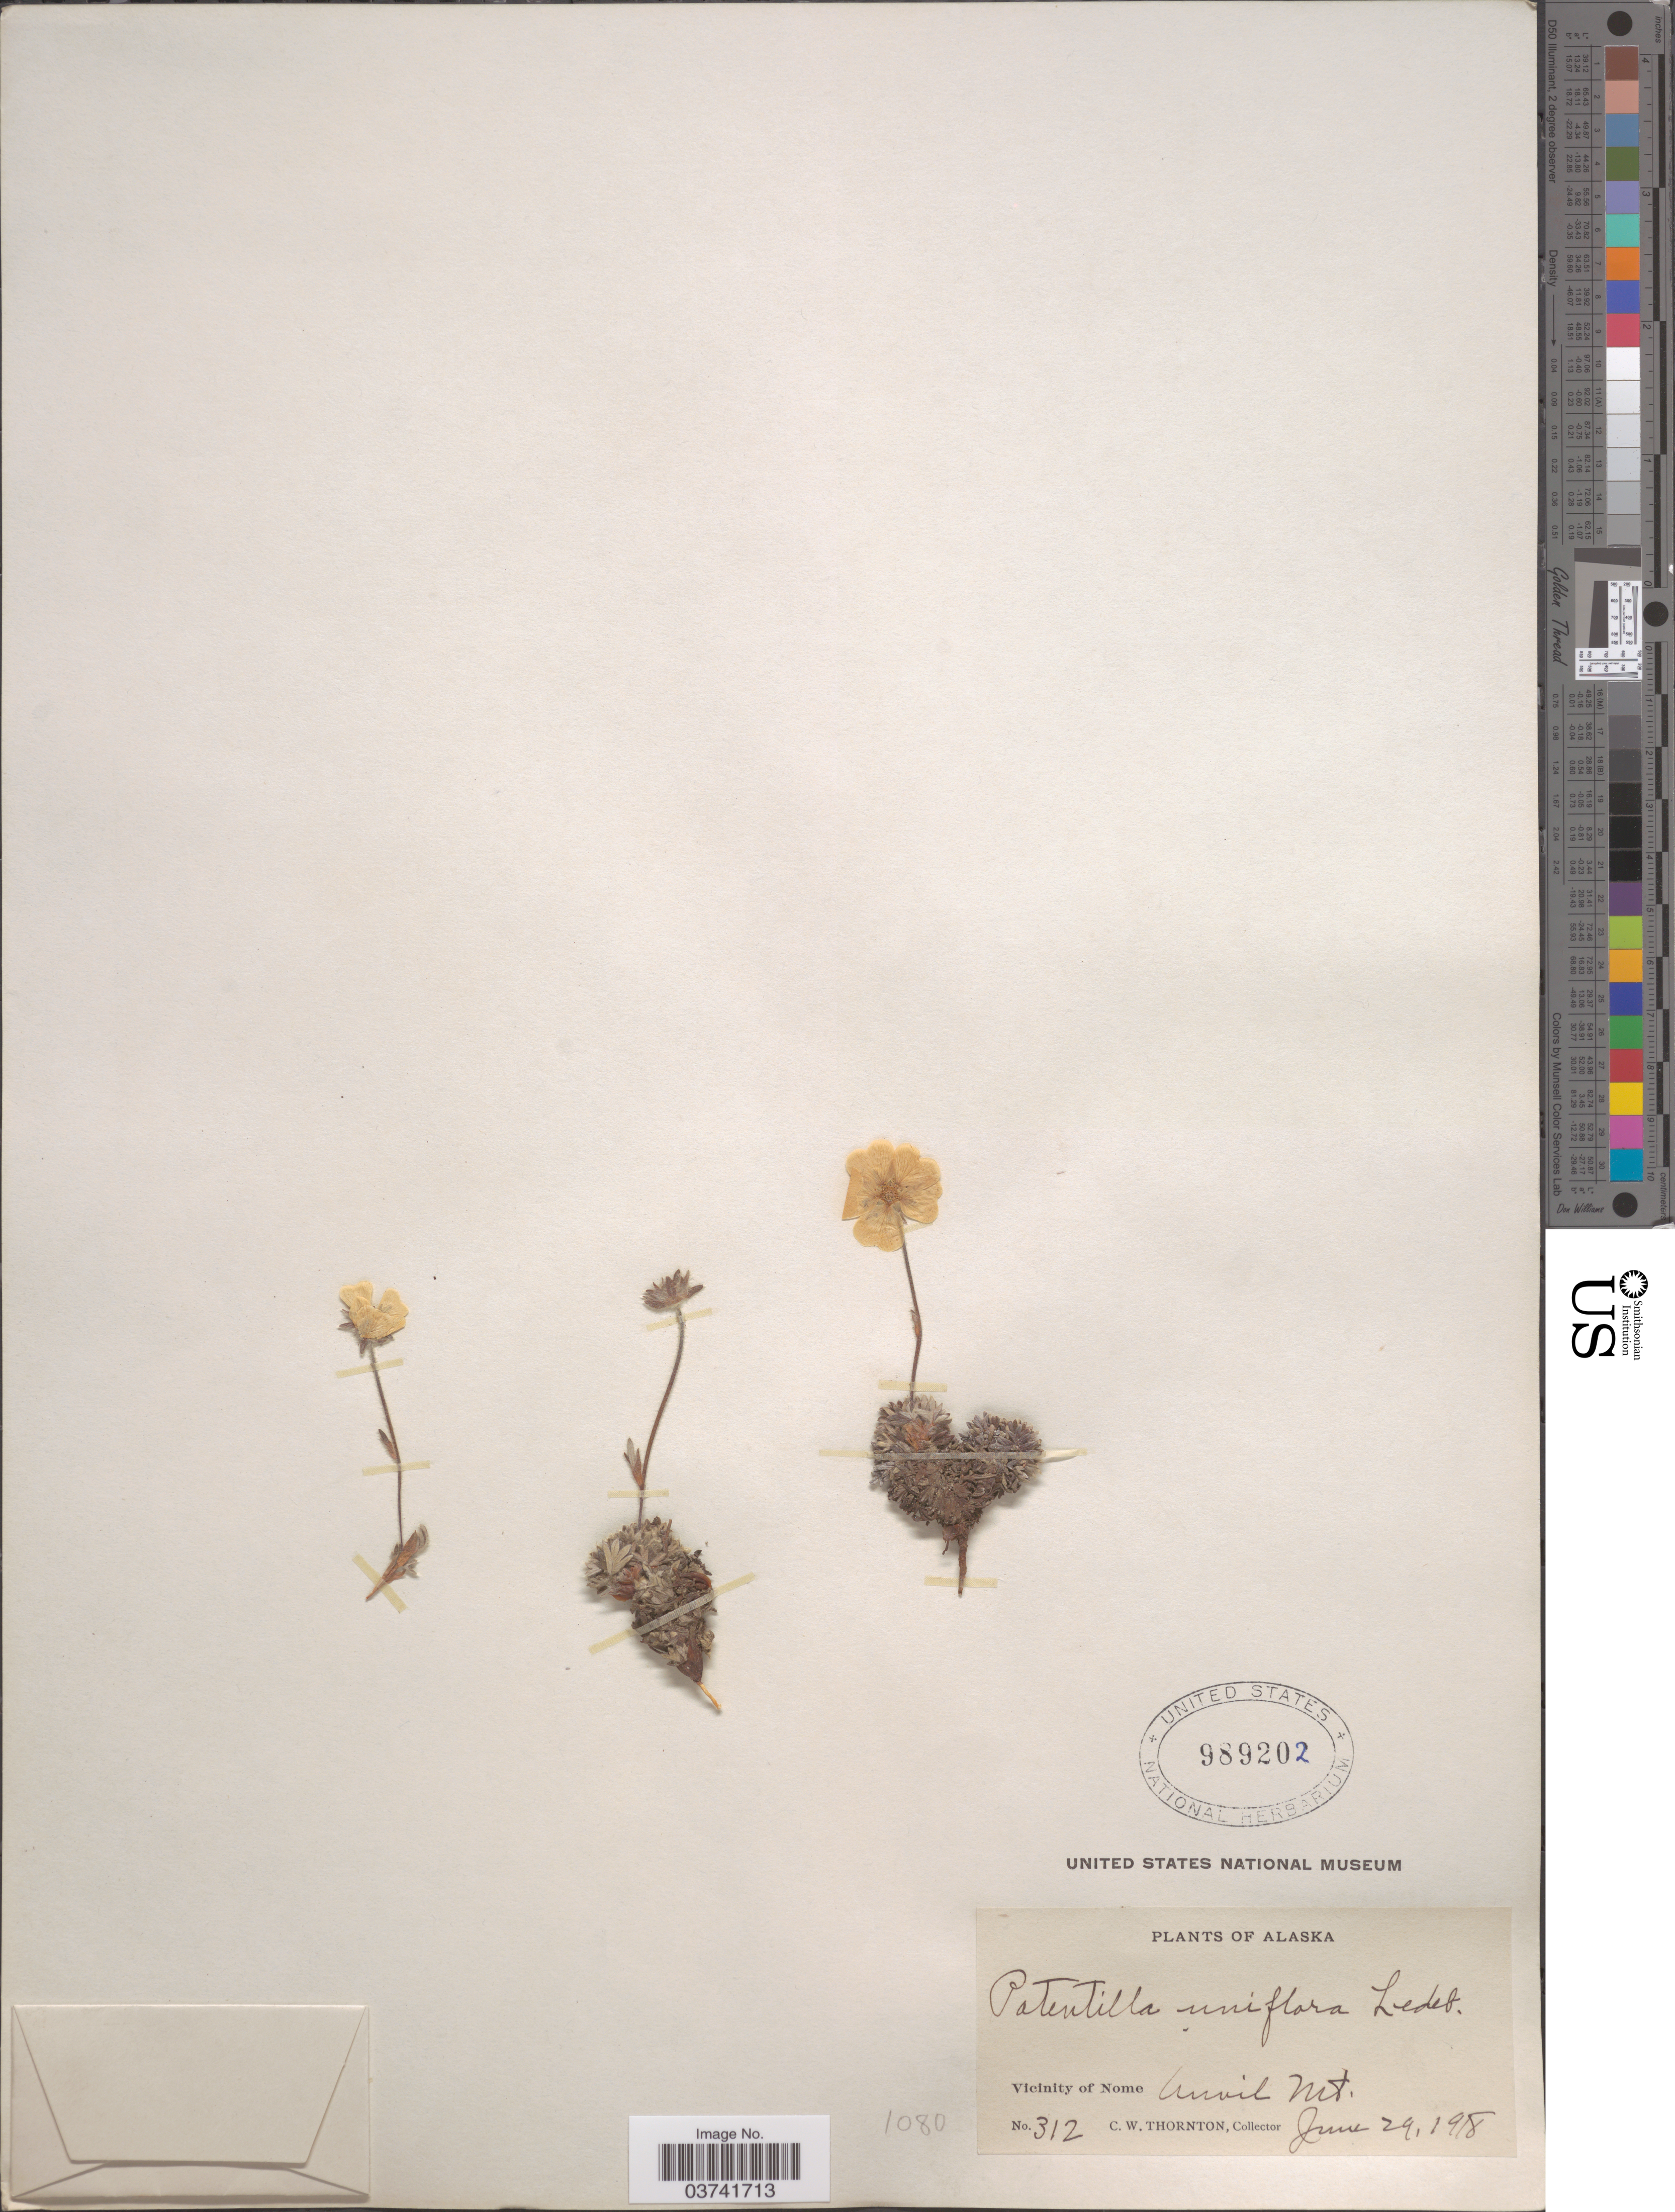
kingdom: Plantae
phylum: Tracheophyta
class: Magnoliopsida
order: Rosales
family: Rosaceae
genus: Potentilla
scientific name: Potentilla uniflora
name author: Ledeb.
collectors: C. Thornton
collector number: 312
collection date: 1918-06-29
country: United States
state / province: Alaska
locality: Vicinity of Nome, Anvil Mt.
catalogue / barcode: US 989202